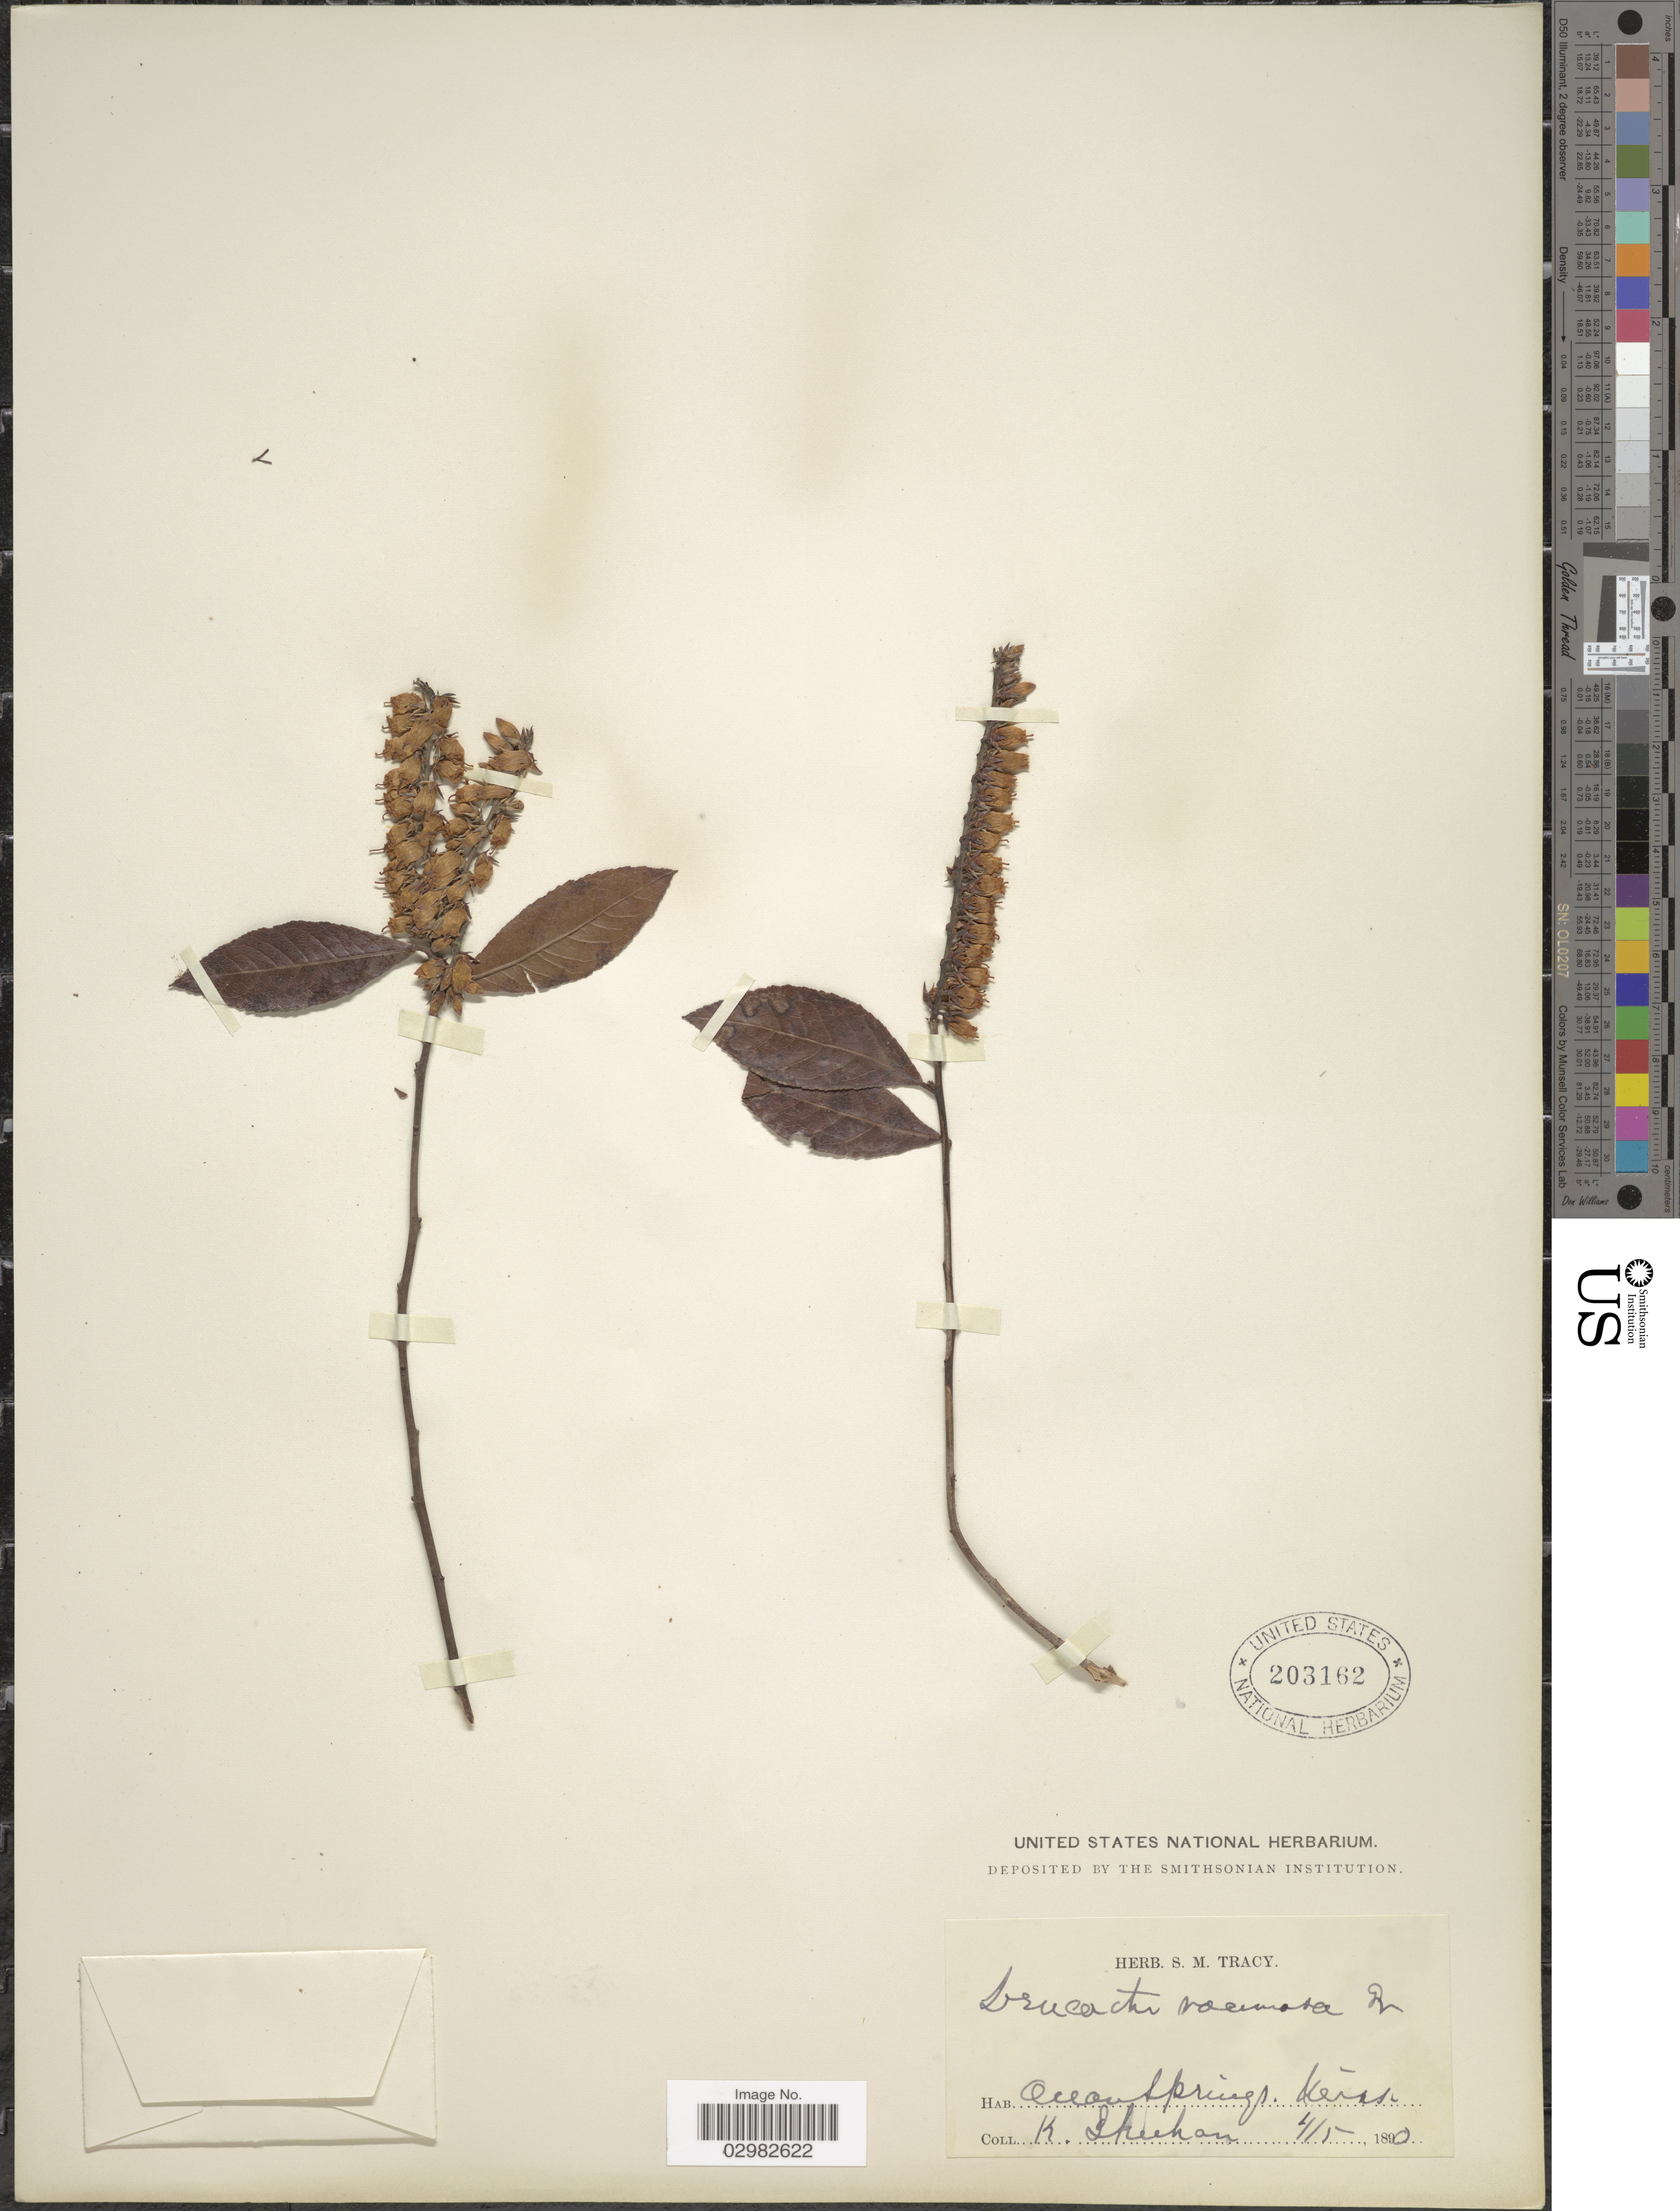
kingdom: Plantae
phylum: Tracheophyta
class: Magnoliopsida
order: Ericales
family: Ericaceae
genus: Leucothoe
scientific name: Leucothoë racemosa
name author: (L.) A. Gray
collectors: K. Skeehan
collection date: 1890-04-05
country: United States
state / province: Mississippi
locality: Ocean Springs, Miss.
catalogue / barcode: US 203162